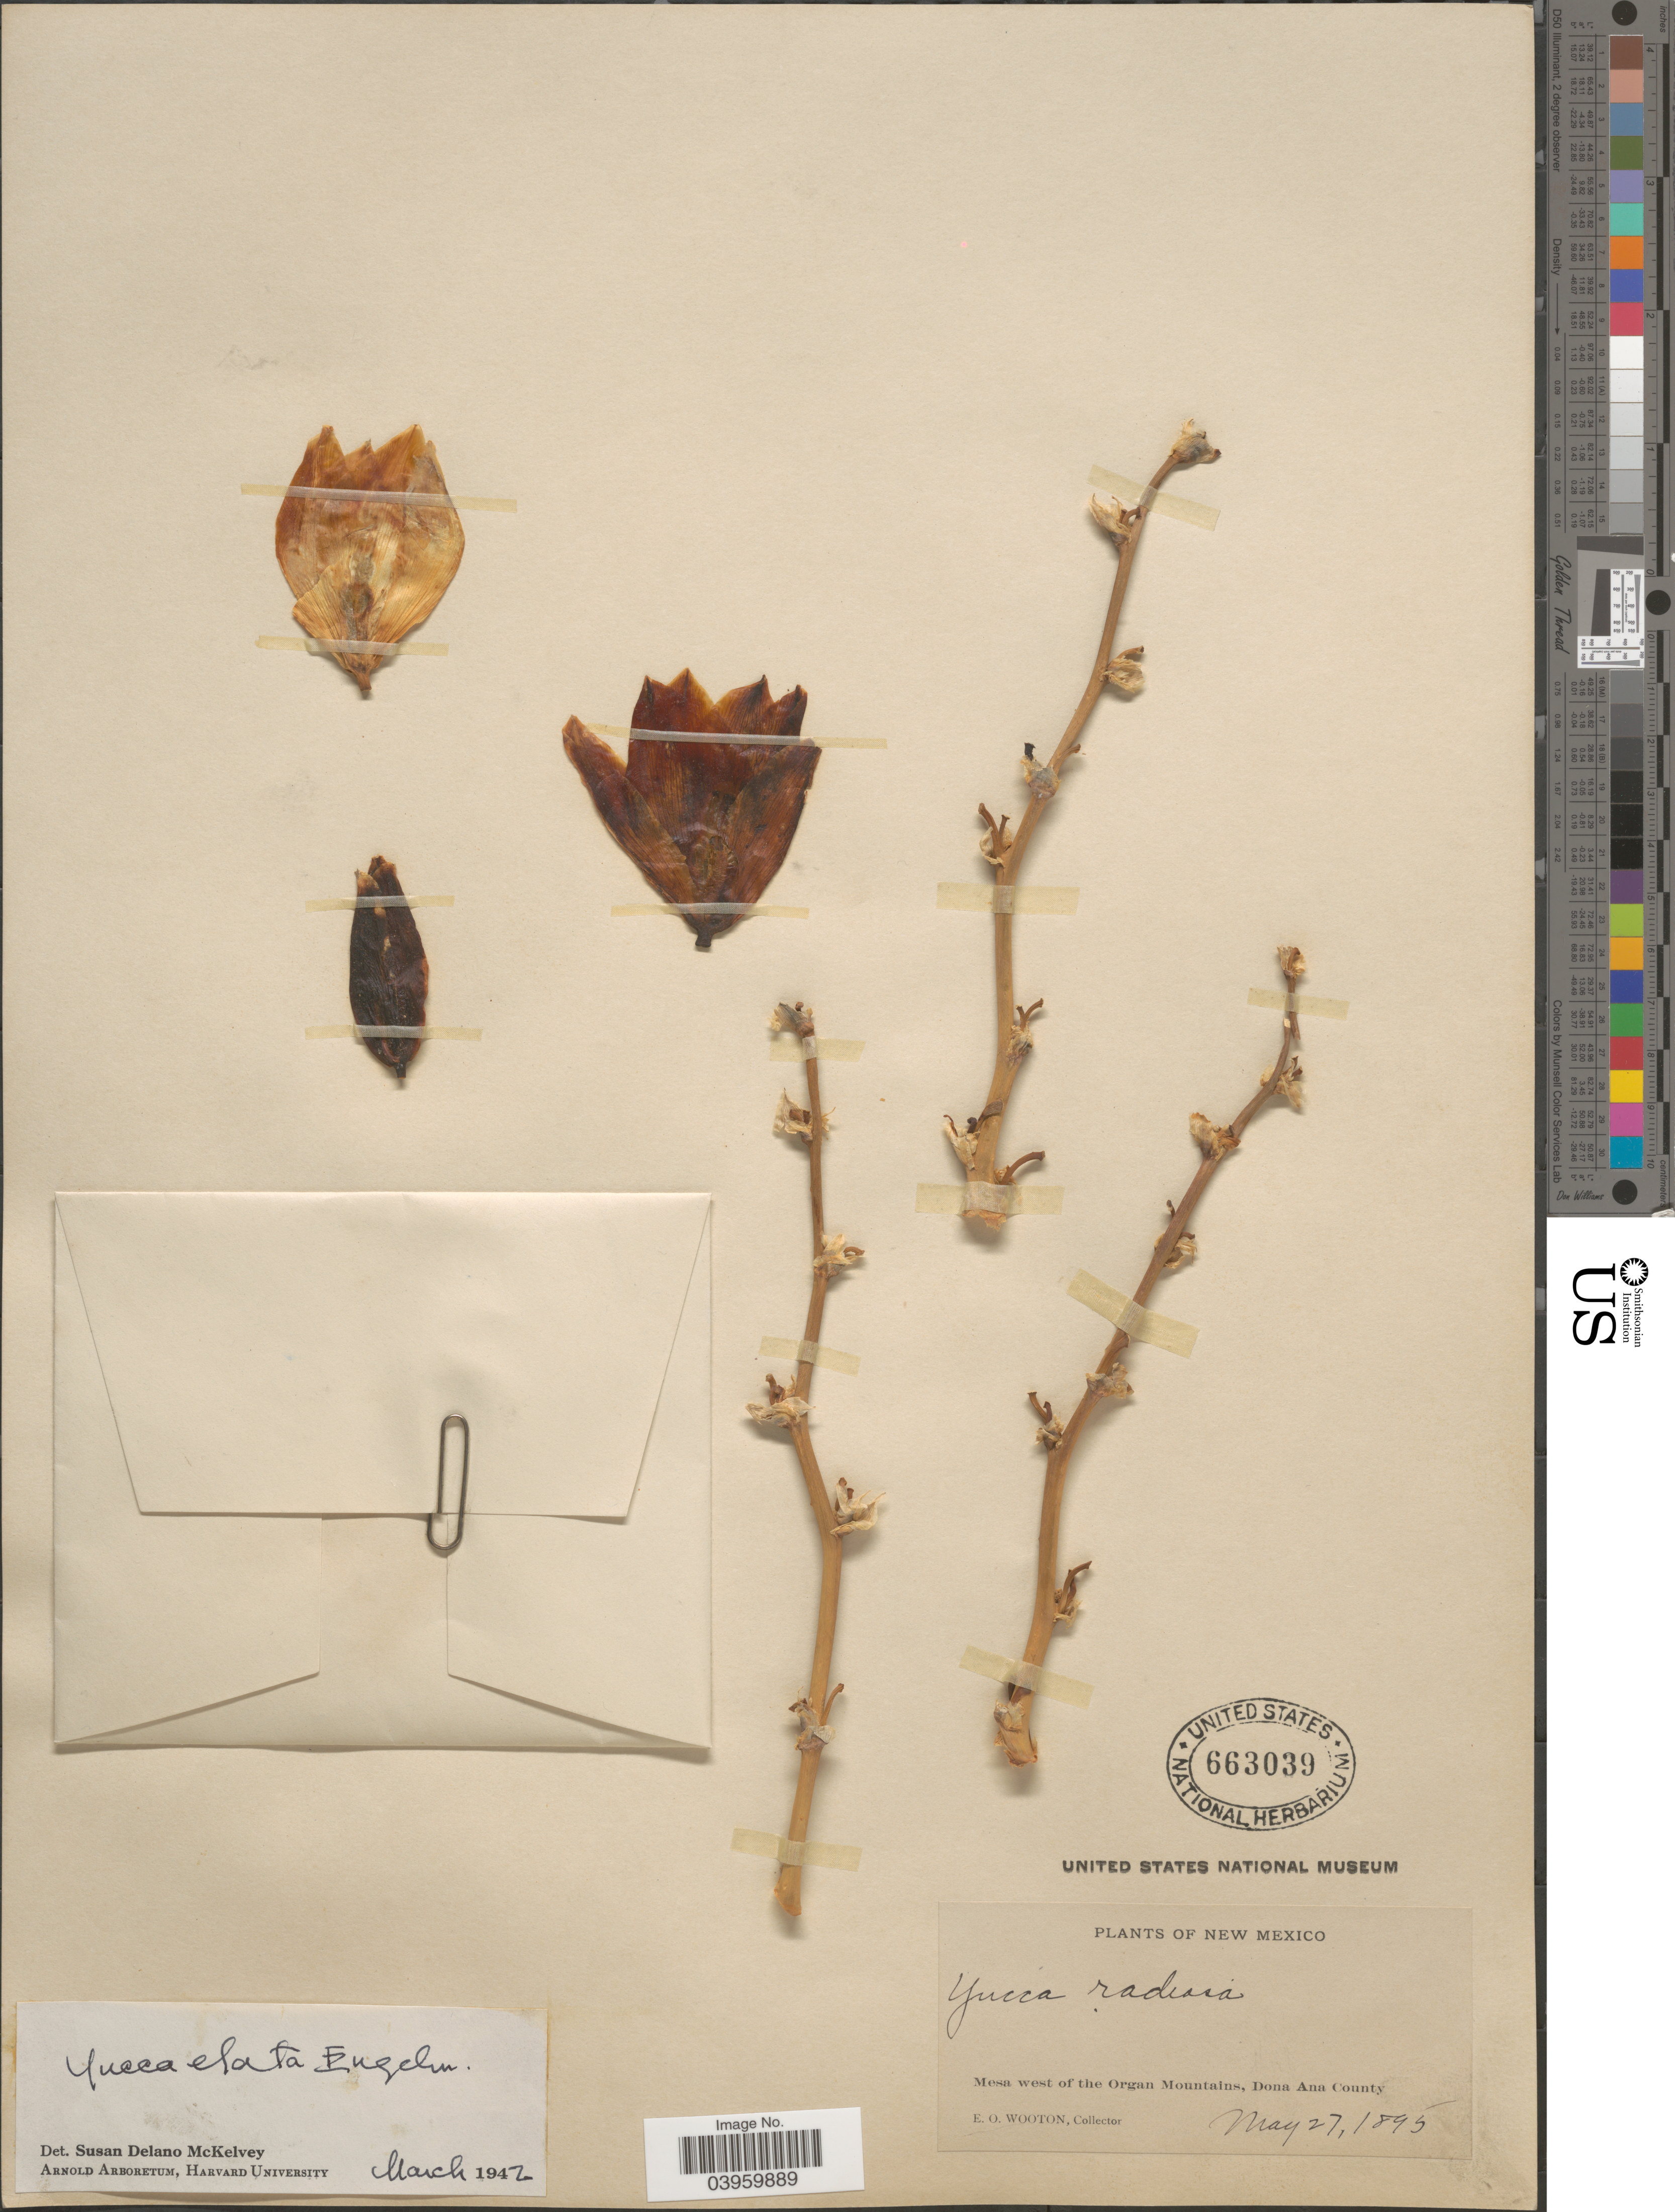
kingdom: Plantae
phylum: Tracheophyta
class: Liliopsida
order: Asparagales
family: Asparagaceae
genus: Yucca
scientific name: Yucca elata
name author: (Engelm.) Engelm.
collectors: E. O. Wooton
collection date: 1895-05-27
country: United States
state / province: New Mexico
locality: Mesa west of the Organ Mountains, Dona Ana County.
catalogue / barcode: US 663039